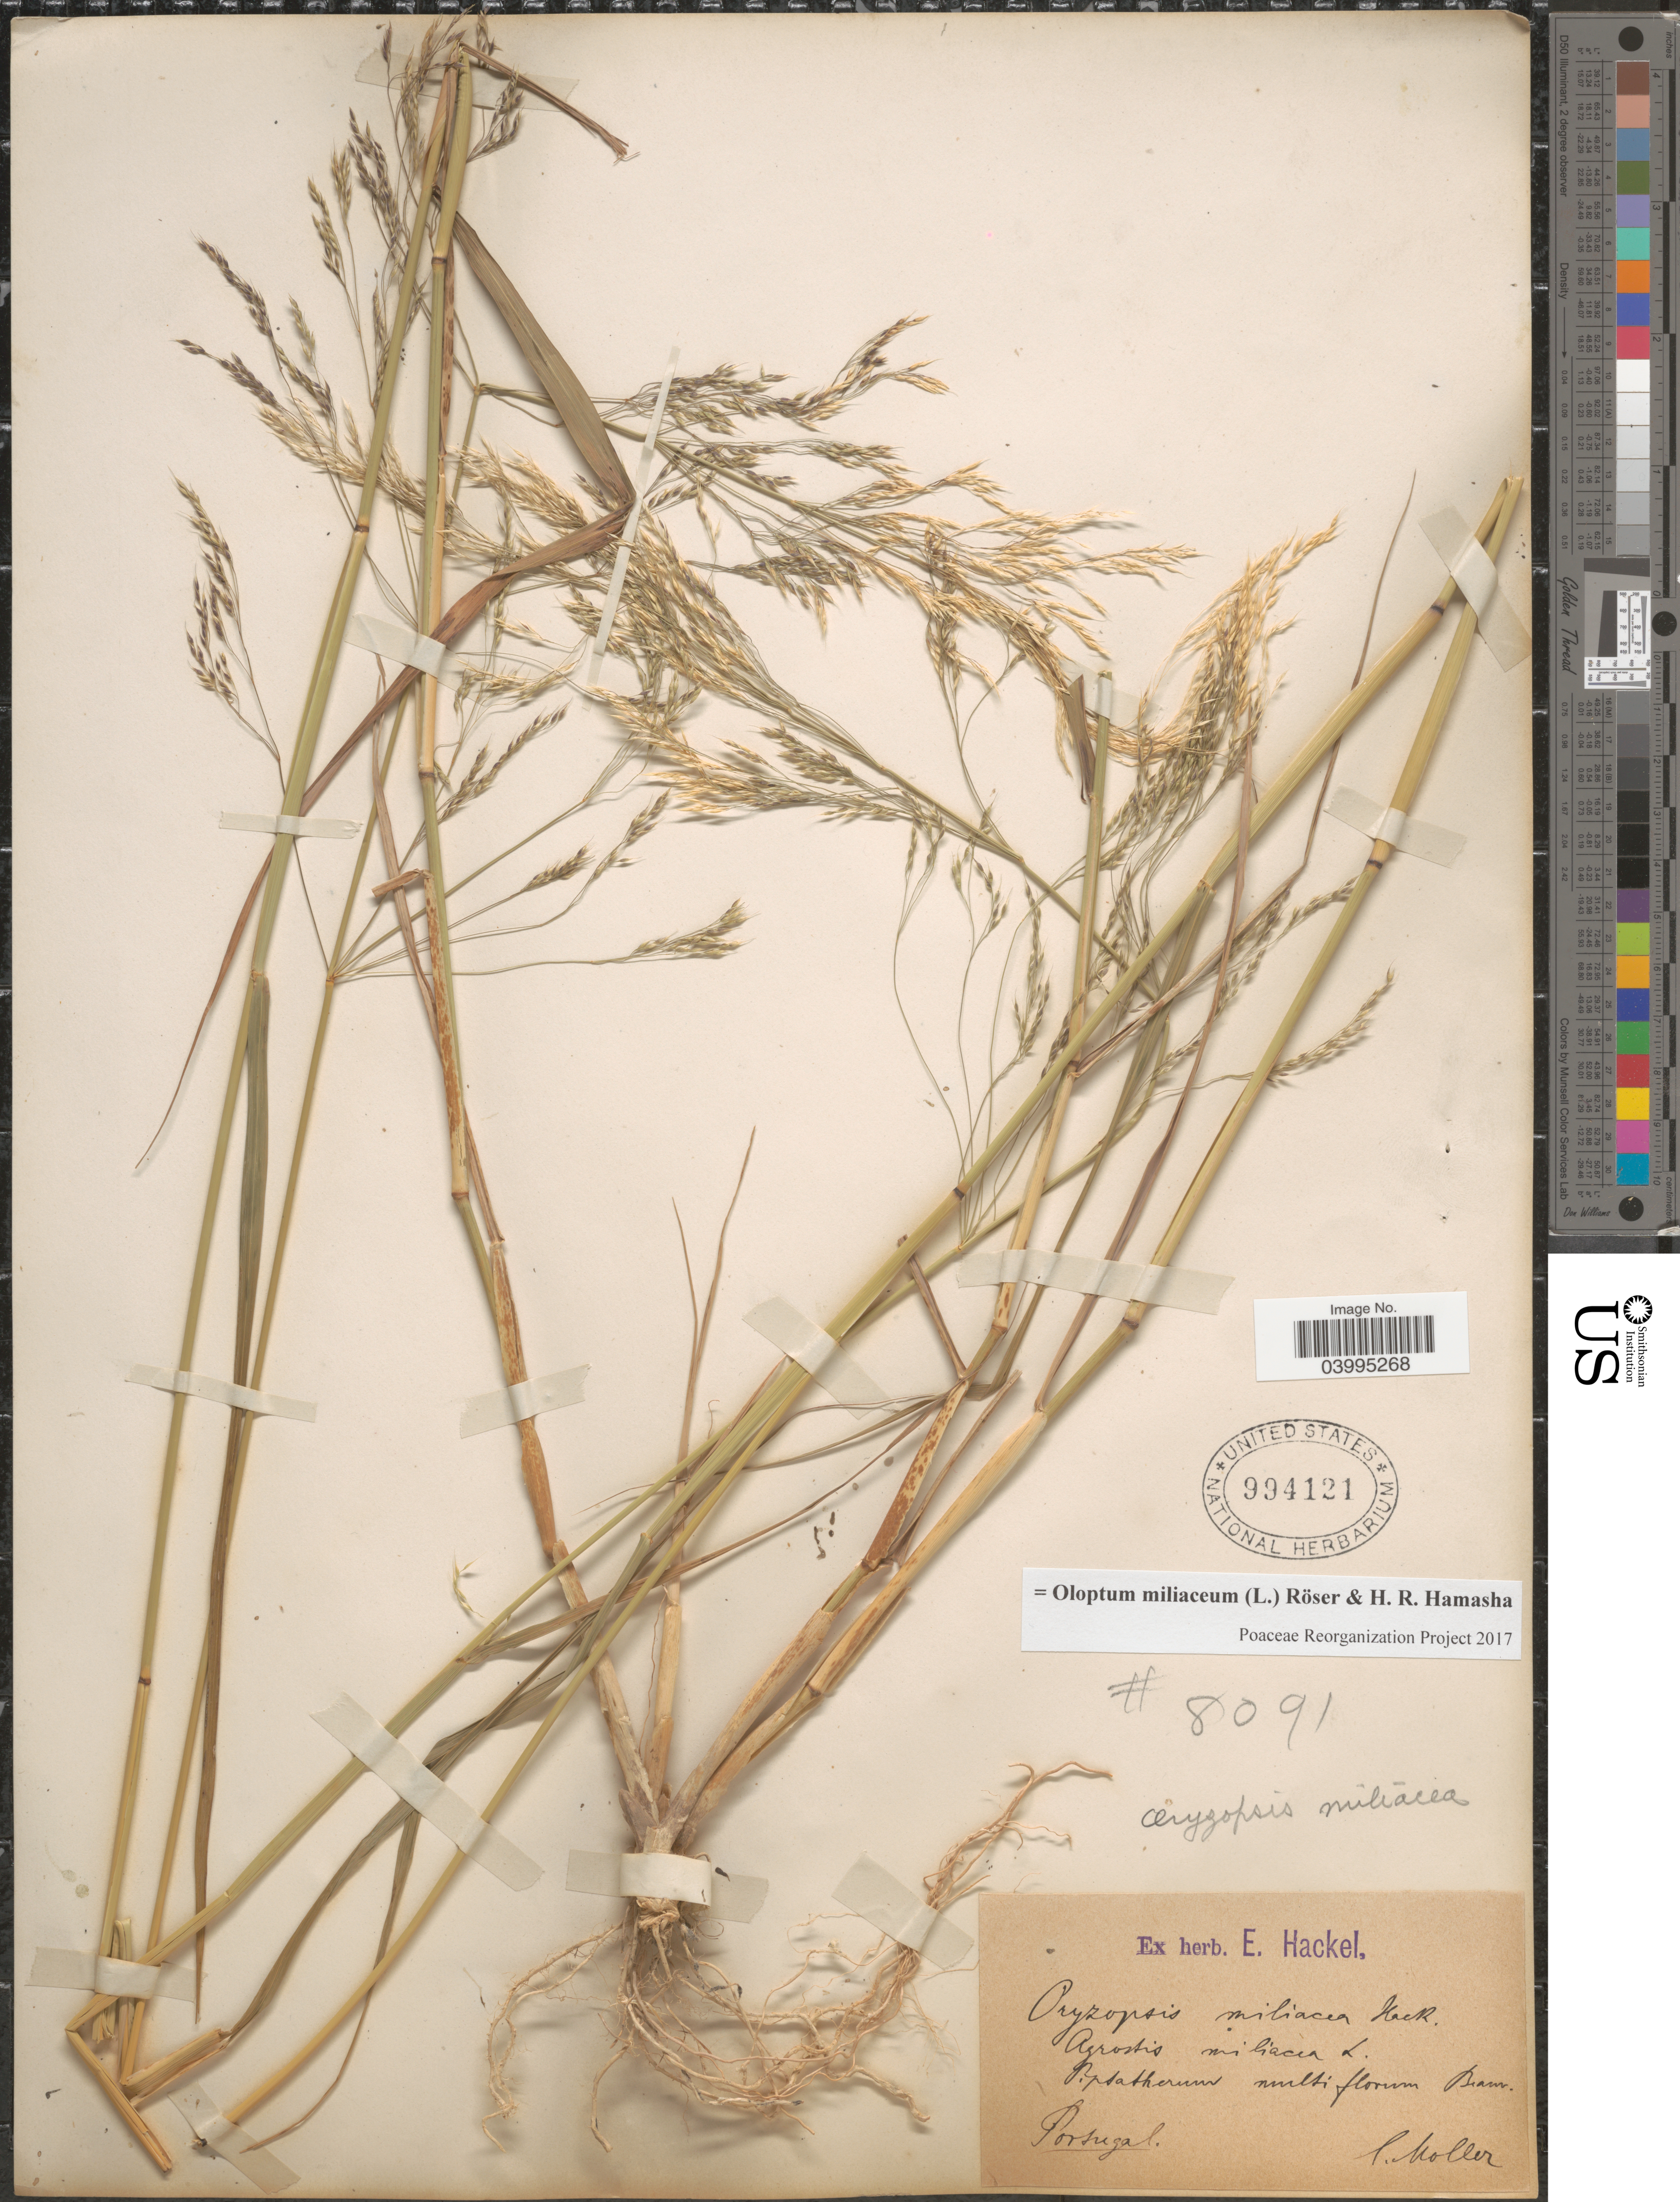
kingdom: Plantae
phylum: Tracheophyta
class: Liliopsida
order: Poales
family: Poaceae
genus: Oloptum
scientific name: Oloptum miliaceum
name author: Röser & H. R. Hamasha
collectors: -. Moller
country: Portugal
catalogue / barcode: US 994121